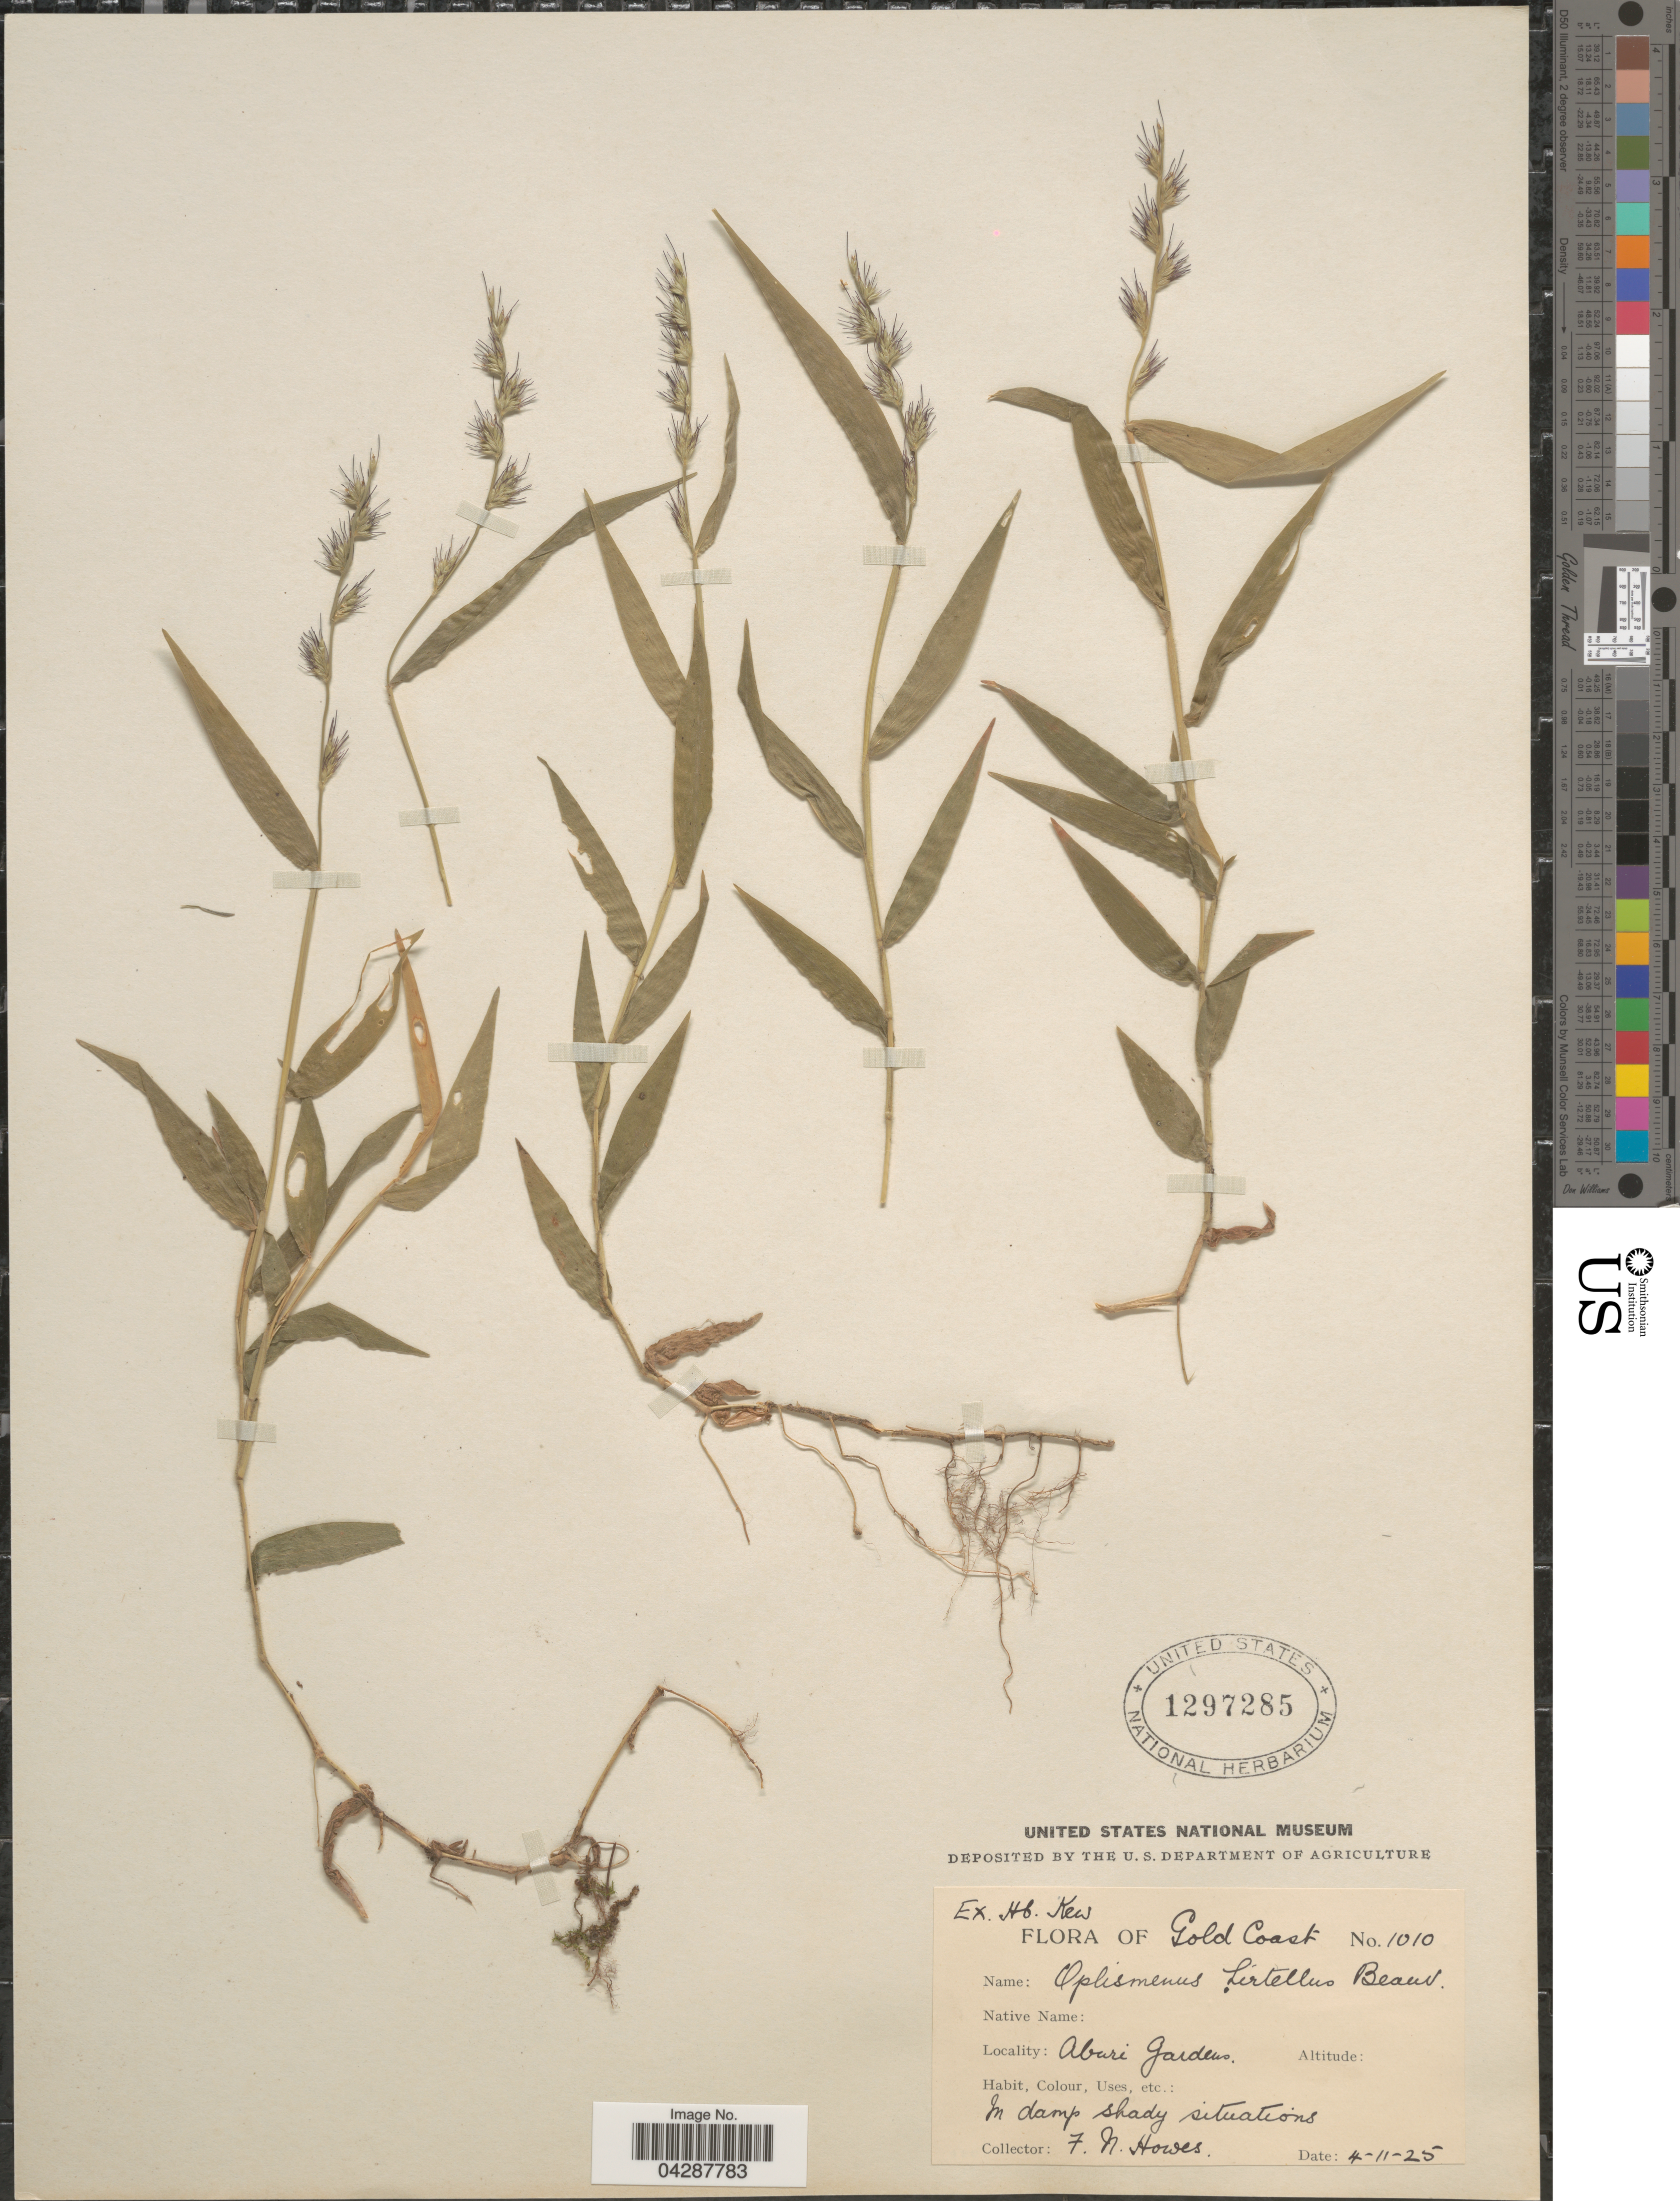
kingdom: Plantae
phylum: Tracheophyta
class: Liliopsida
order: Poales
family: Poaceae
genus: Oplismenus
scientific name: Oplismenus hirtellus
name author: (L.) P. Beauv.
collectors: F. Howes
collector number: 1010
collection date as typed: Transcribed d/m/y: 4/11/25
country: Ghana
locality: Gold Coast. Aburi Gardens.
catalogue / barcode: US 1297285